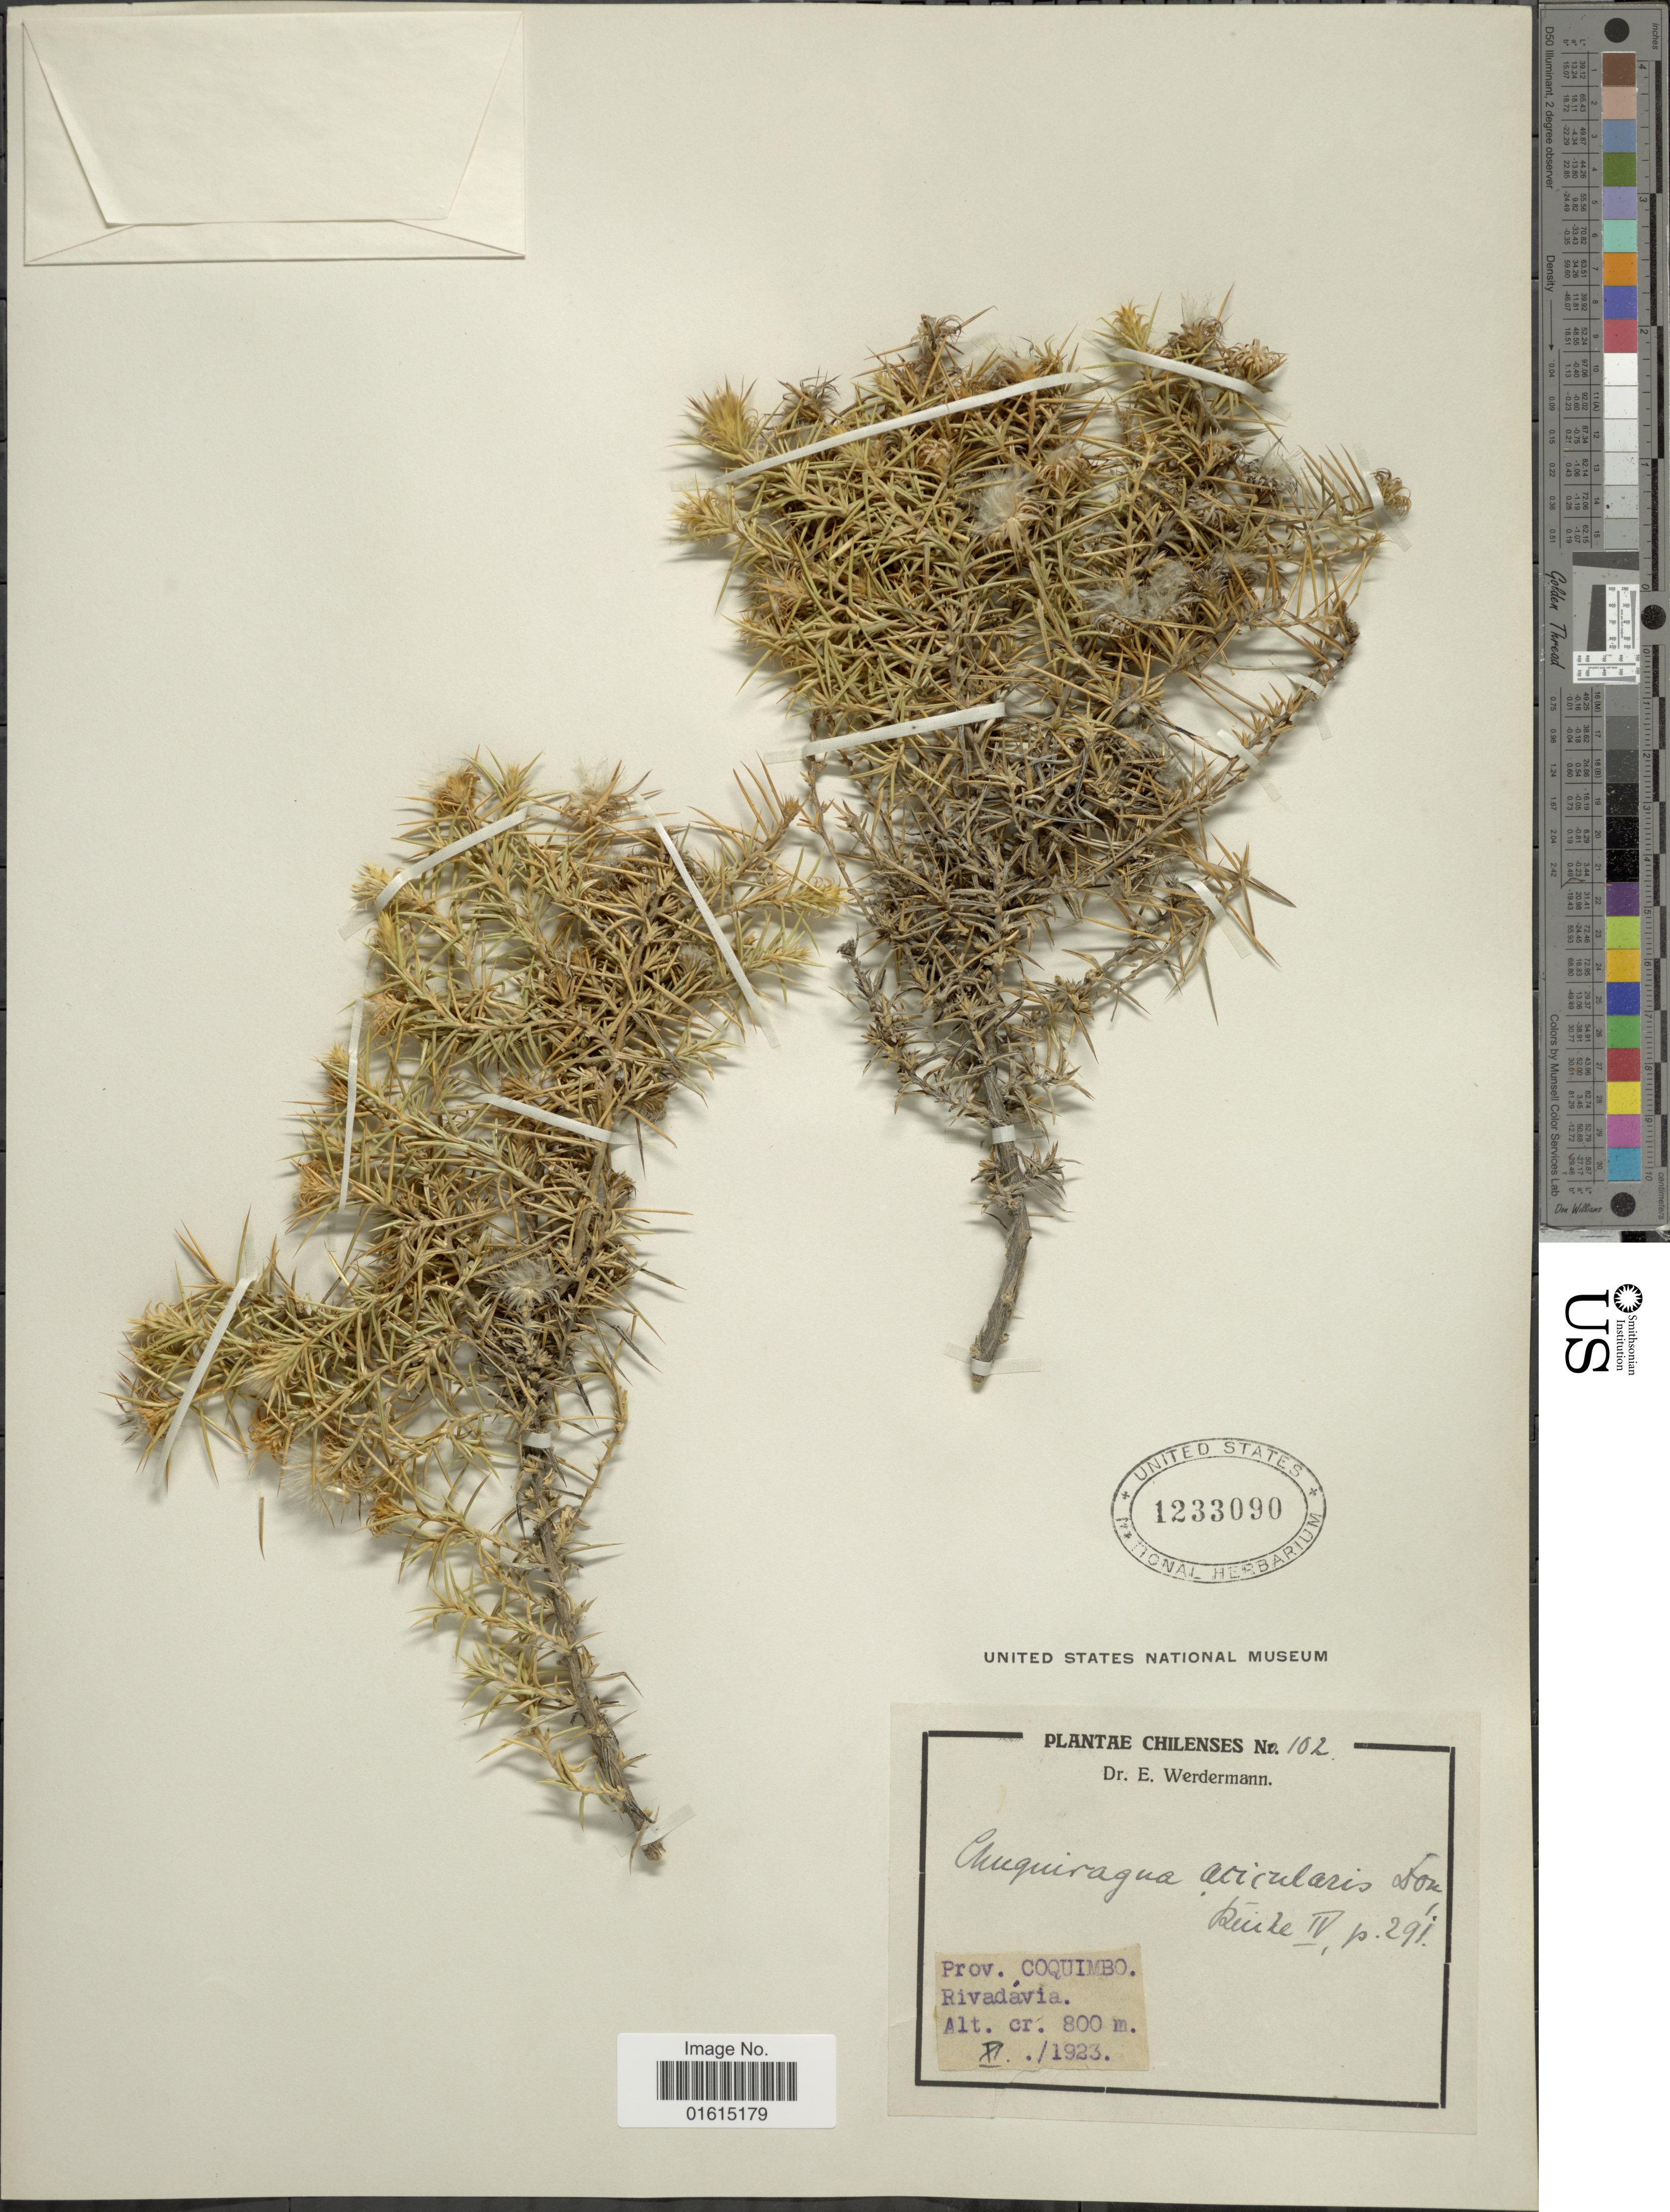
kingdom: Plantae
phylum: Tracheophyta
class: Magnoliopsida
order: Asterales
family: Asteraceae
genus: Chuquiraga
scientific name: Chuquiraga ulicina subsp. acicularis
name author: (D. Don) C. Ezcurra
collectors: E. Werdermann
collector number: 102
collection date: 1923-11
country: Chile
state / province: Coquimbo (IV)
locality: Chilenses, Prov. Coquimbo, Rivadavia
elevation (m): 800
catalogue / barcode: US 1233090